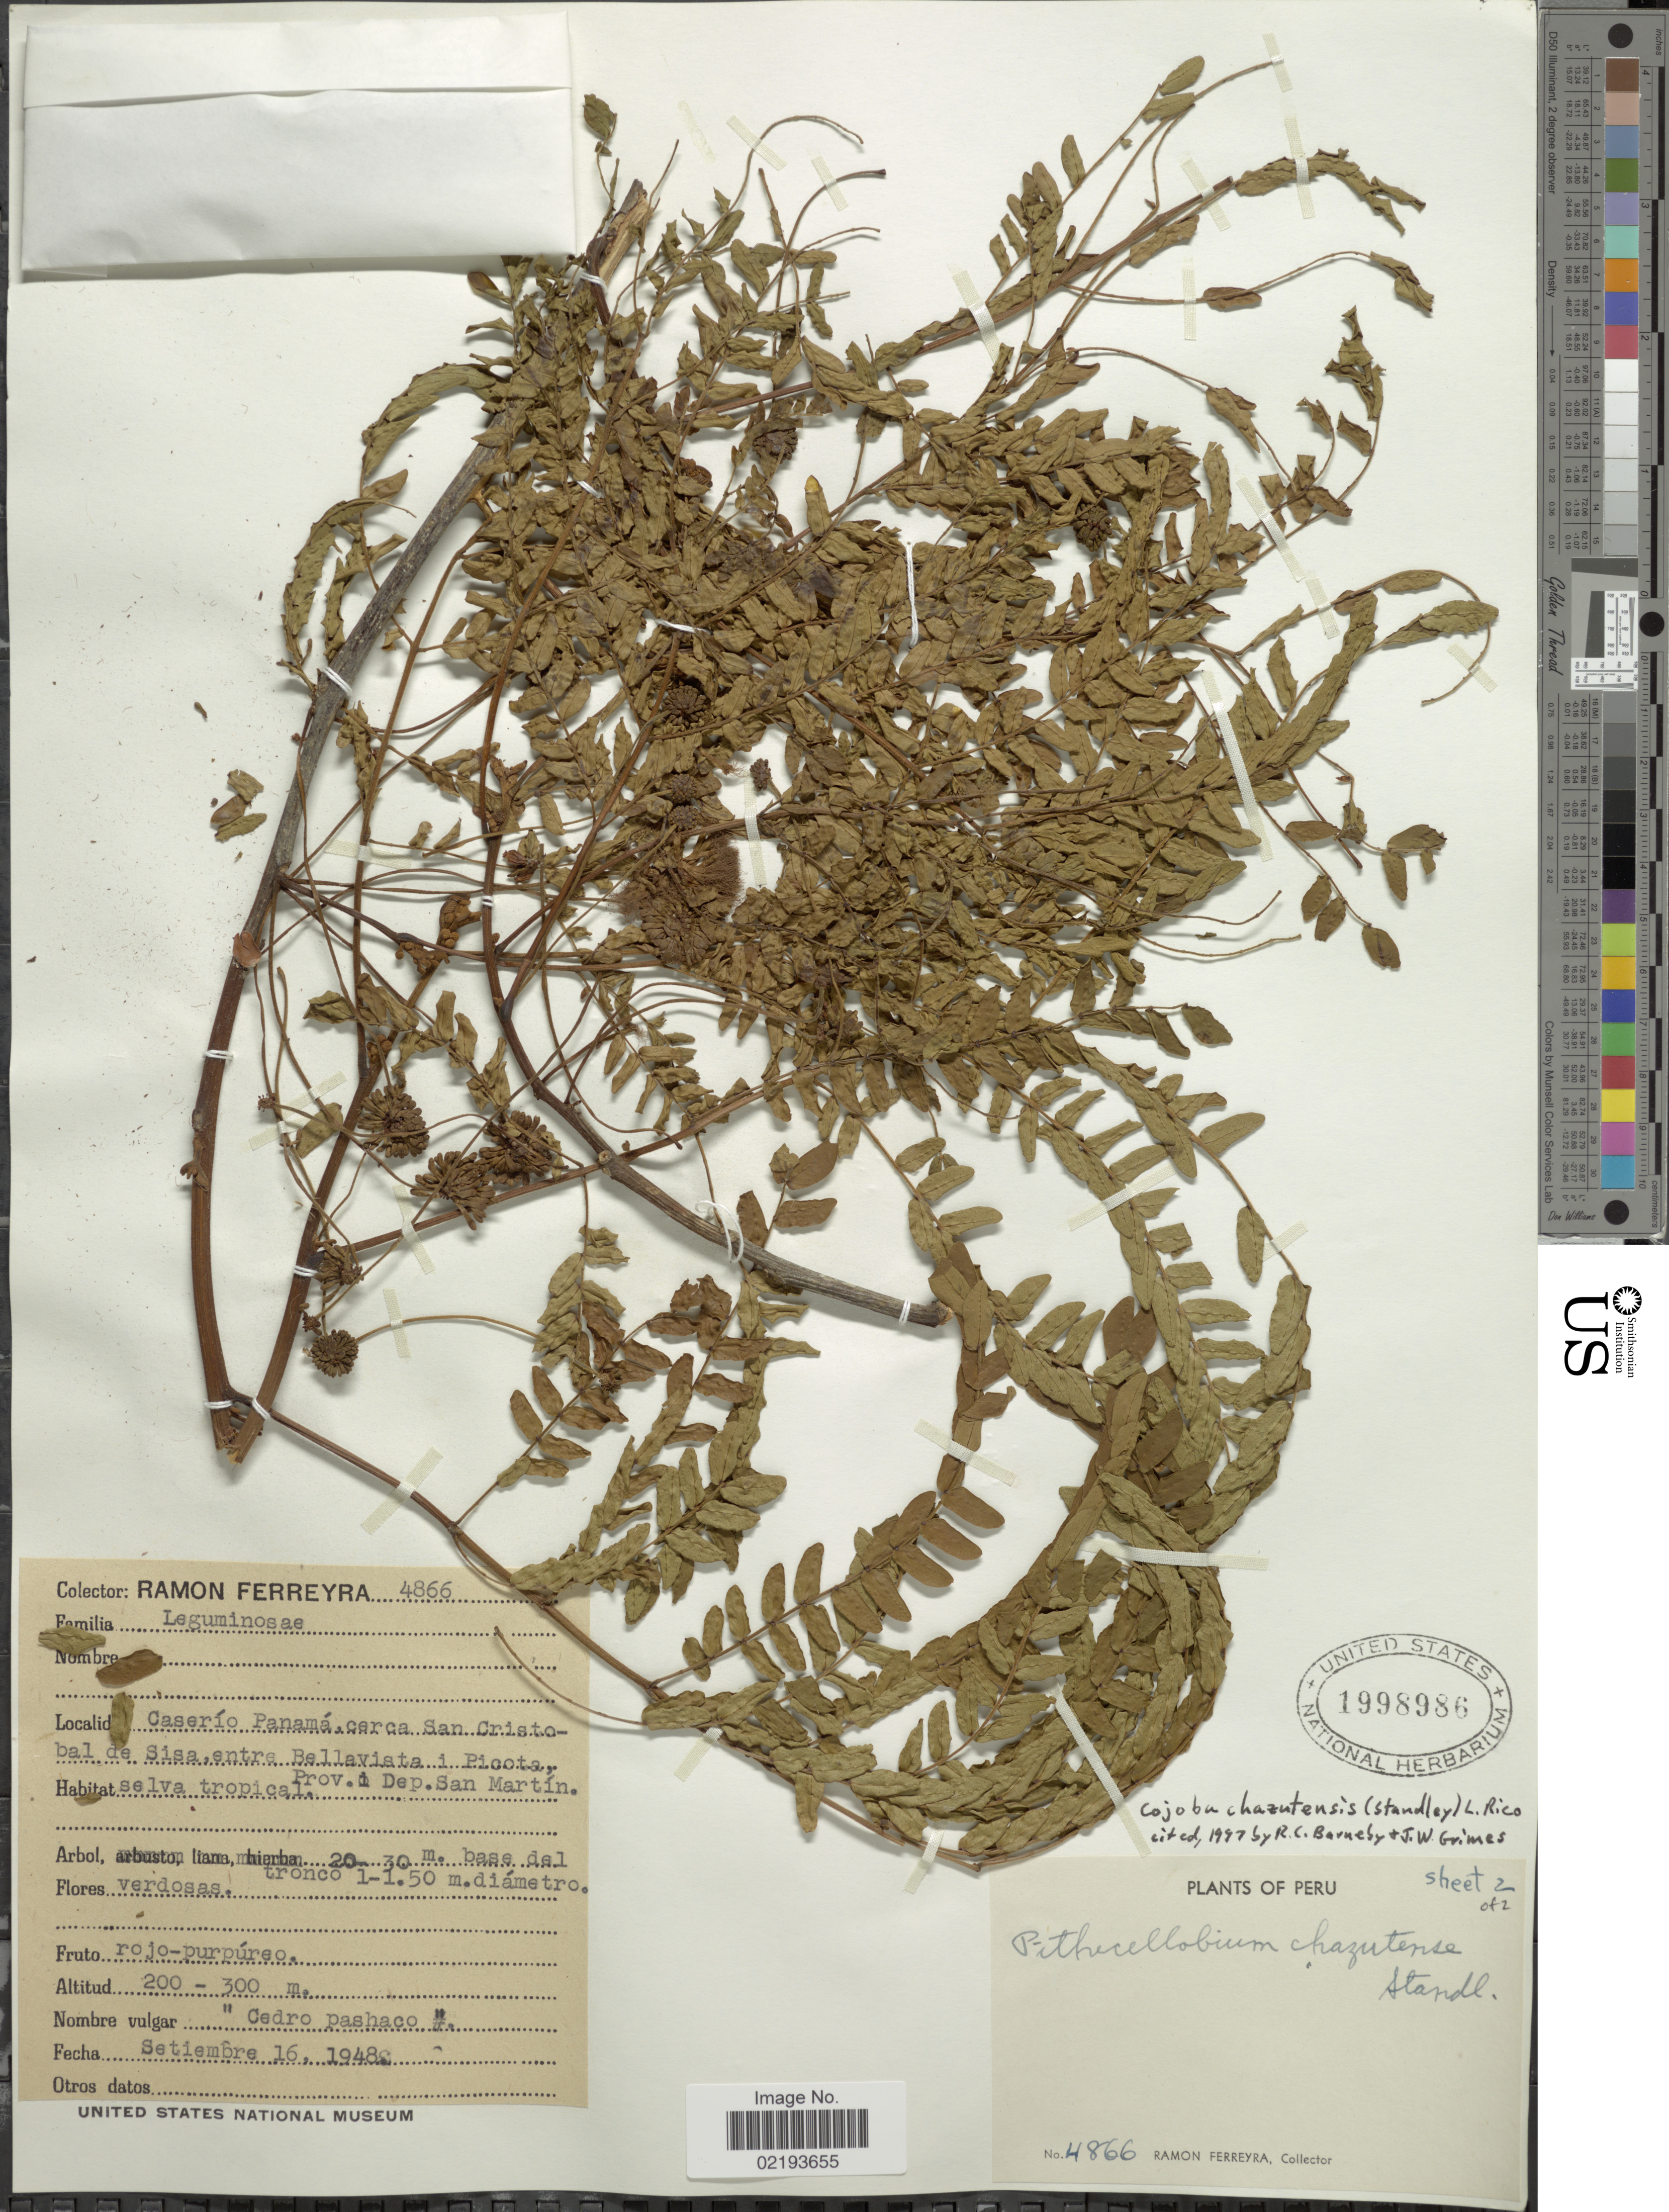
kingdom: Plantae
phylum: Tracheophyta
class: Magnoliopsida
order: Fabales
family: Fabaceae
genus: Cojoba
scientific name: Cojoba chazutensis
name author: (Standl.) L. Rico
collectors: R. A. Ferreyra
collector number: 4866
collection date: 1948-09-16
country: Peru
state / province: San Martín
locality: Caserío Panamá, cerca a San Cristobal de Sisa, entre Bellavista i Picota, Prov. i Dpto San Martín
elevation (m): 200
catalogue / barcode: US 1998986